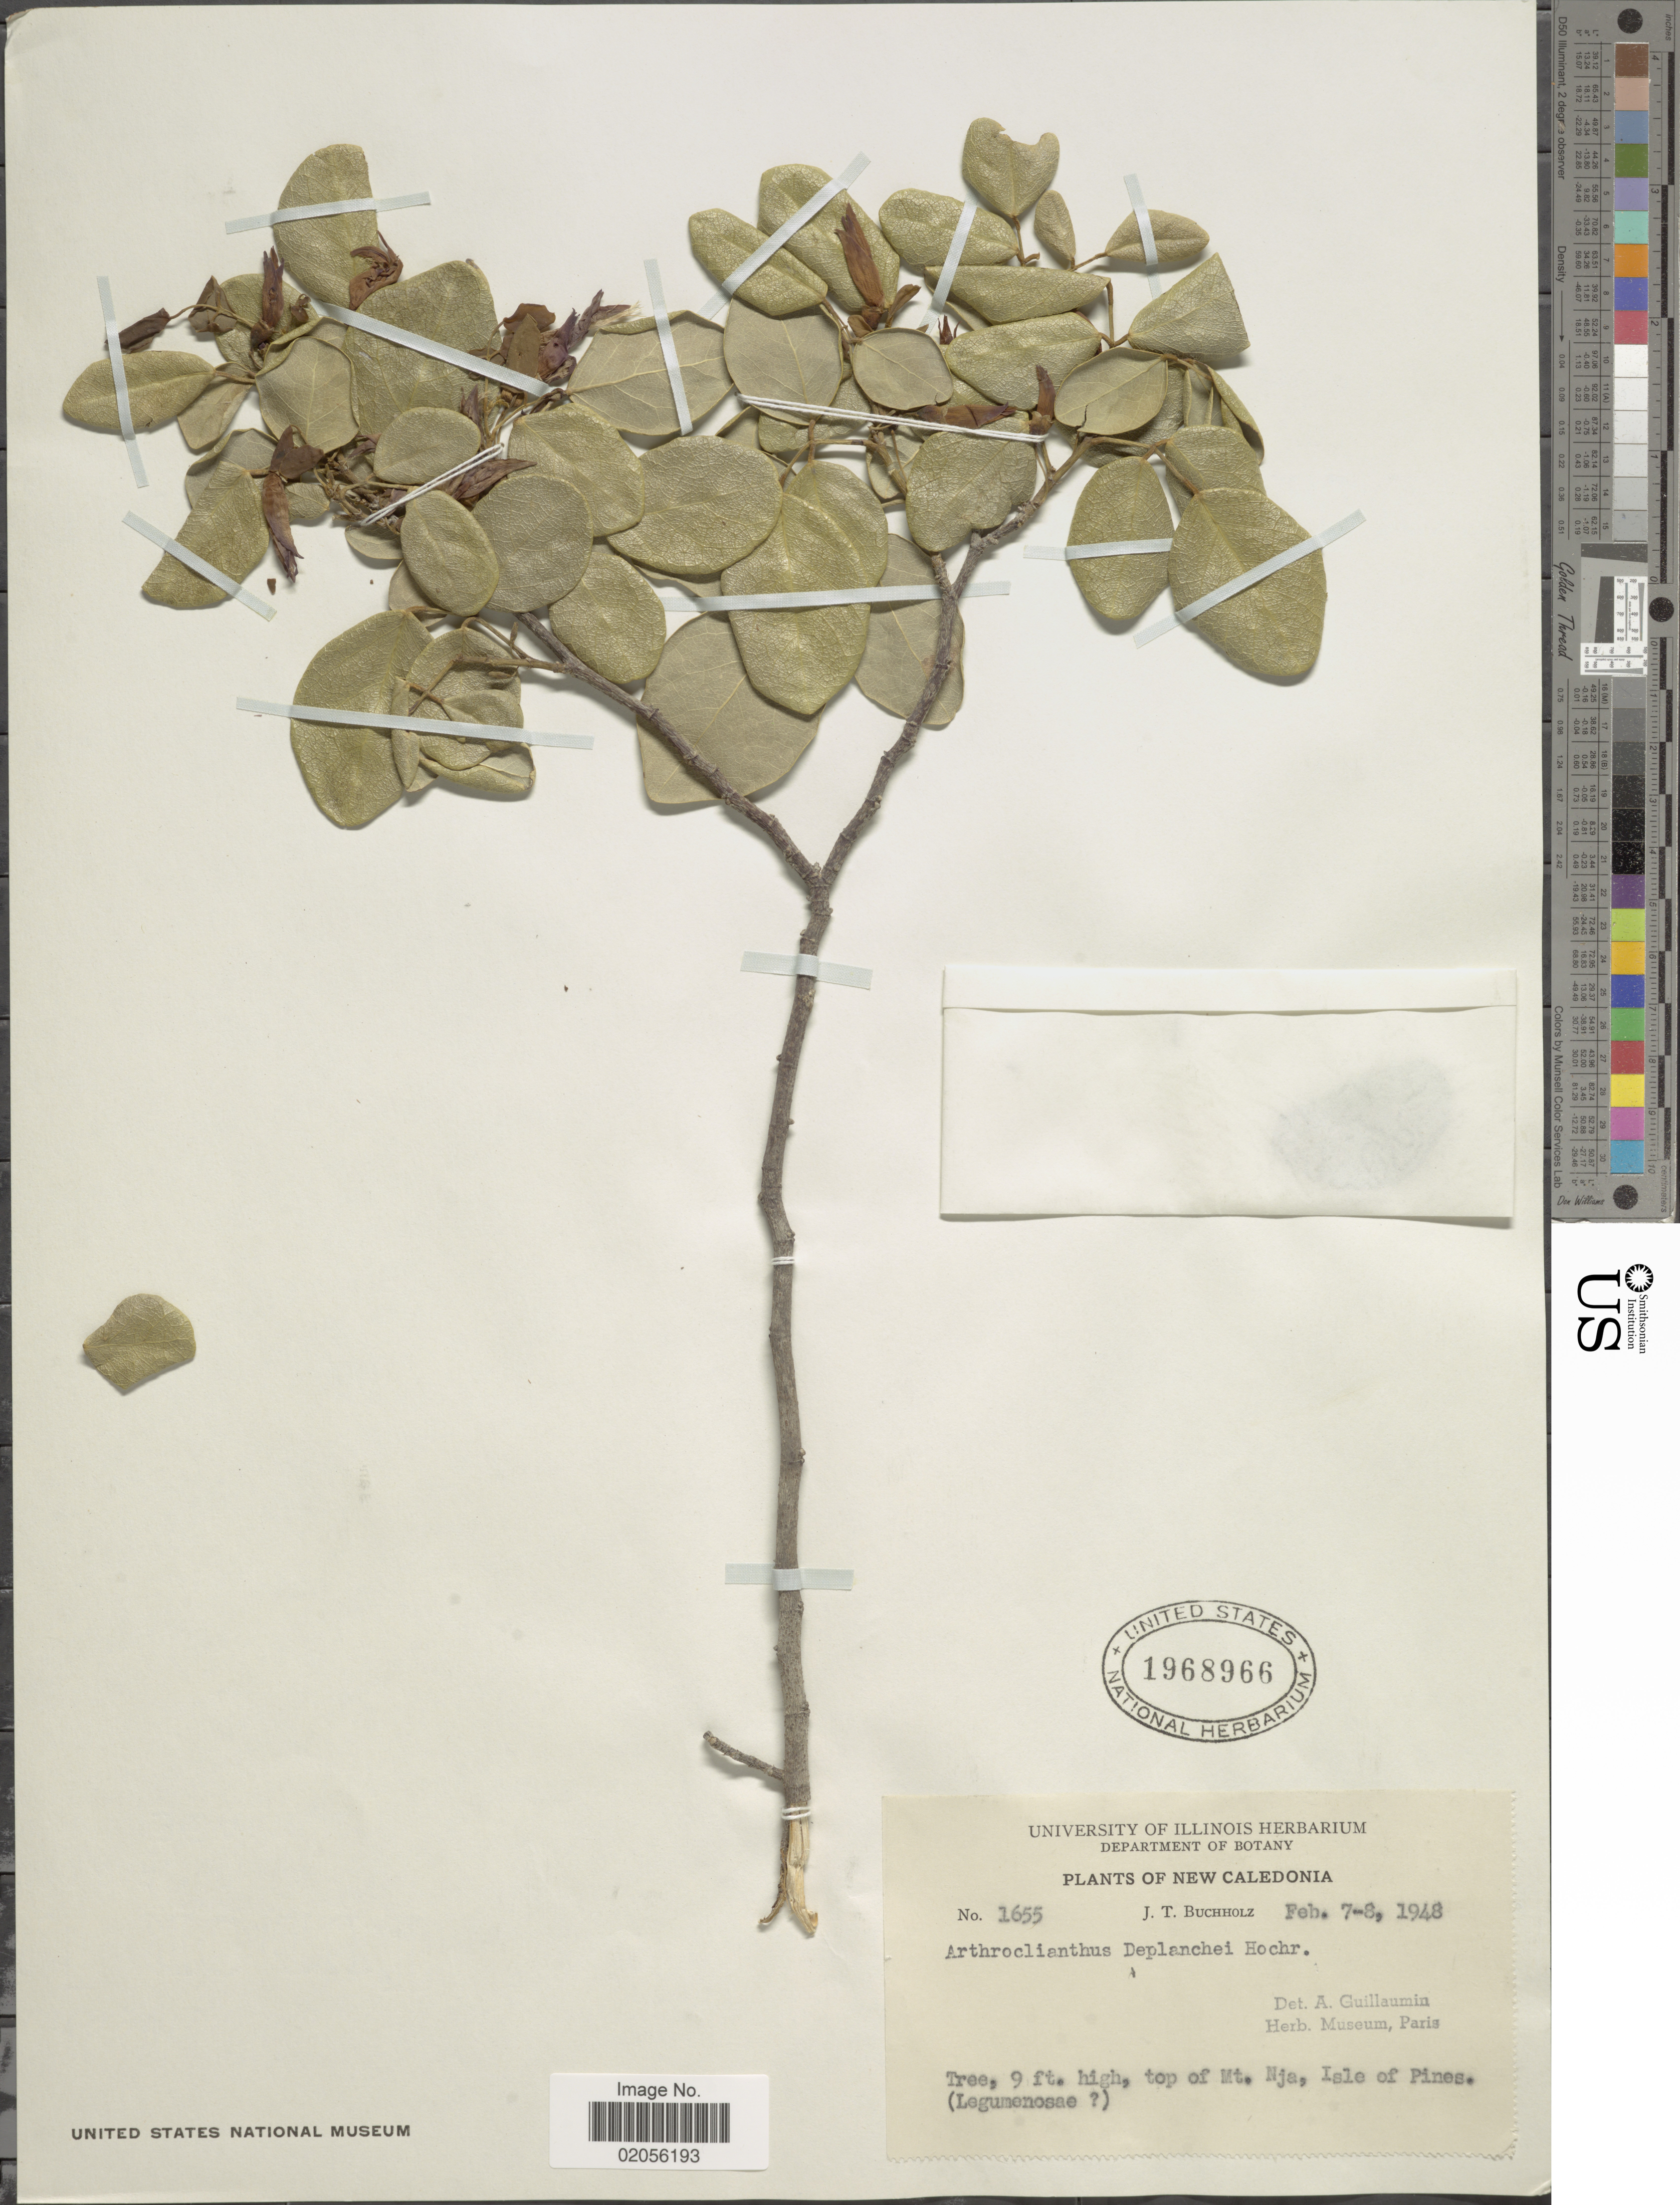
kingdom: Plantae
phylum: Tracheophyta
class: Magnoliopsida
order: Fabales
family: Fabaceae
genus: Arthroclianthus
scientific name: Arthroclianthus deplanchei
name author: Hochr.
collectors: J. T. Buchholz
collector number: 1655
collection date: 1948-02-07/1948-02-08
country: New Caledonia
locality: Top of Mt. Nja, Isle of Pines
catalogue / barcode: US 1968966